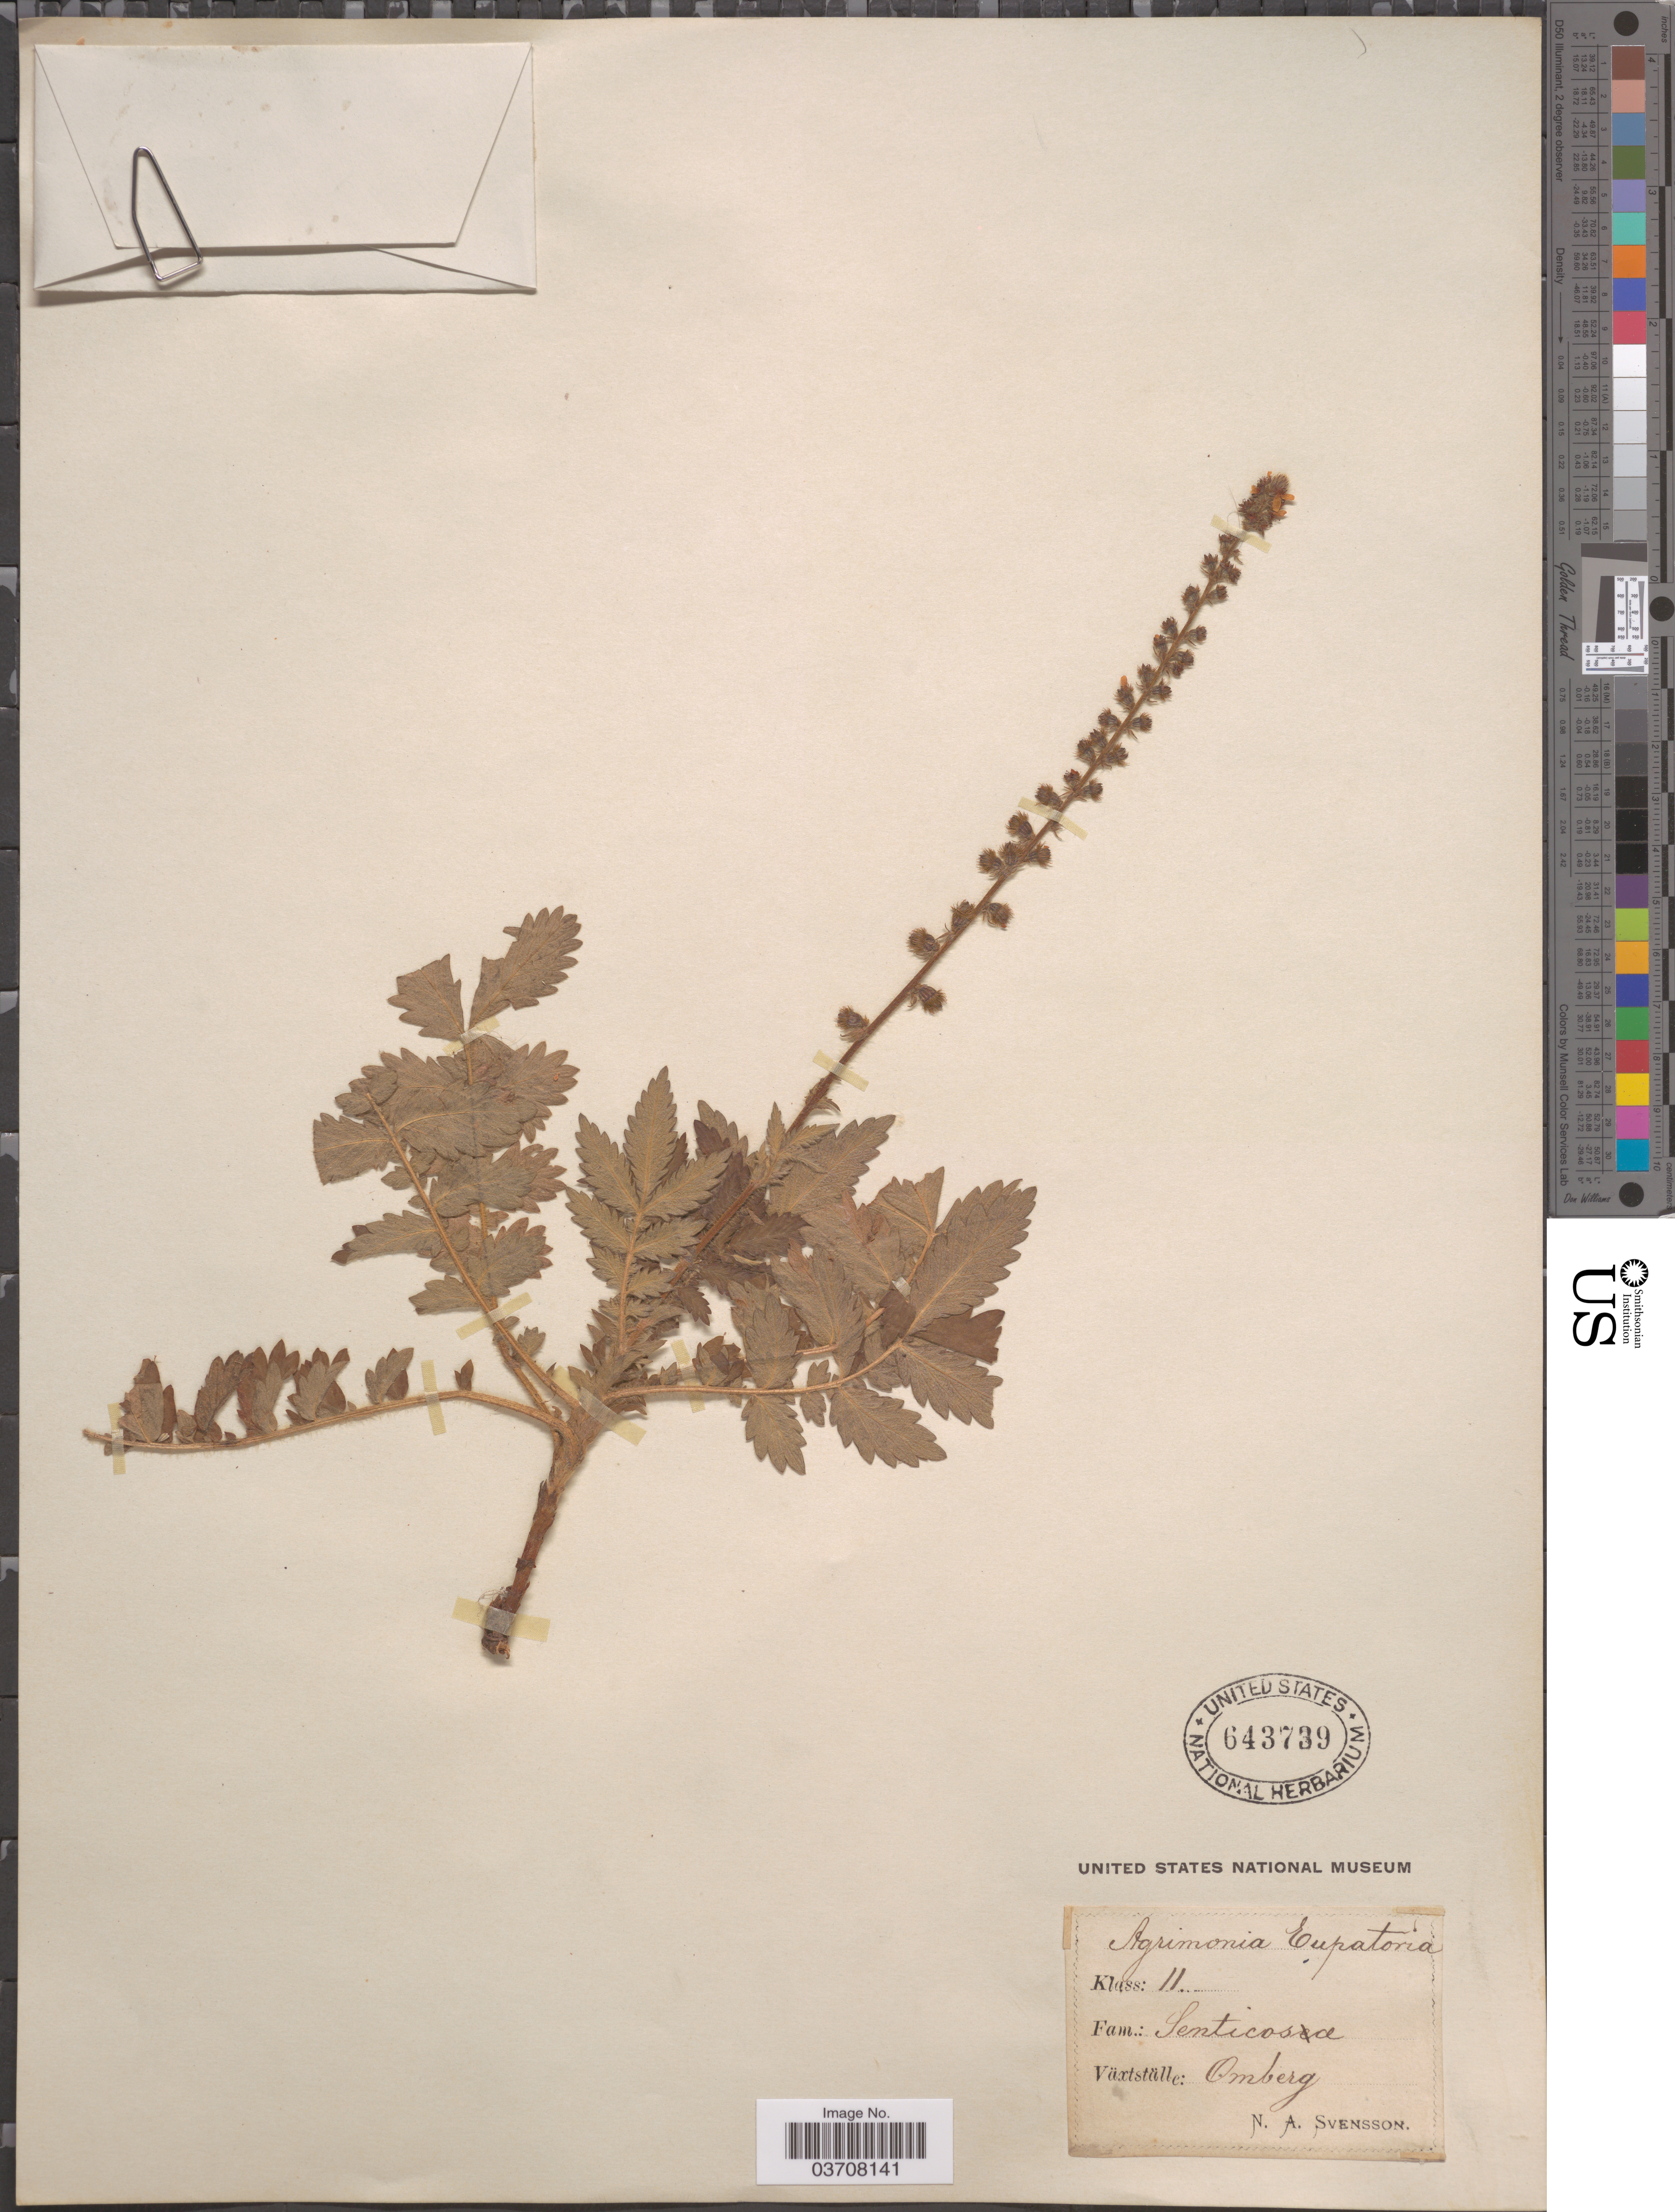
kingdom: Plantae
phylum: Tracheophyta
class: Magnoliopsida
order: Rosales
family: Rosaceae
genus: Agrimonia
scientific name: Agrimonia eupatoria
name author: L.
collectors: N. Svensson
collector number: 2?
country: Sweden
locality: Omberg [unsure placement]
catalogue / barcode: US 643739